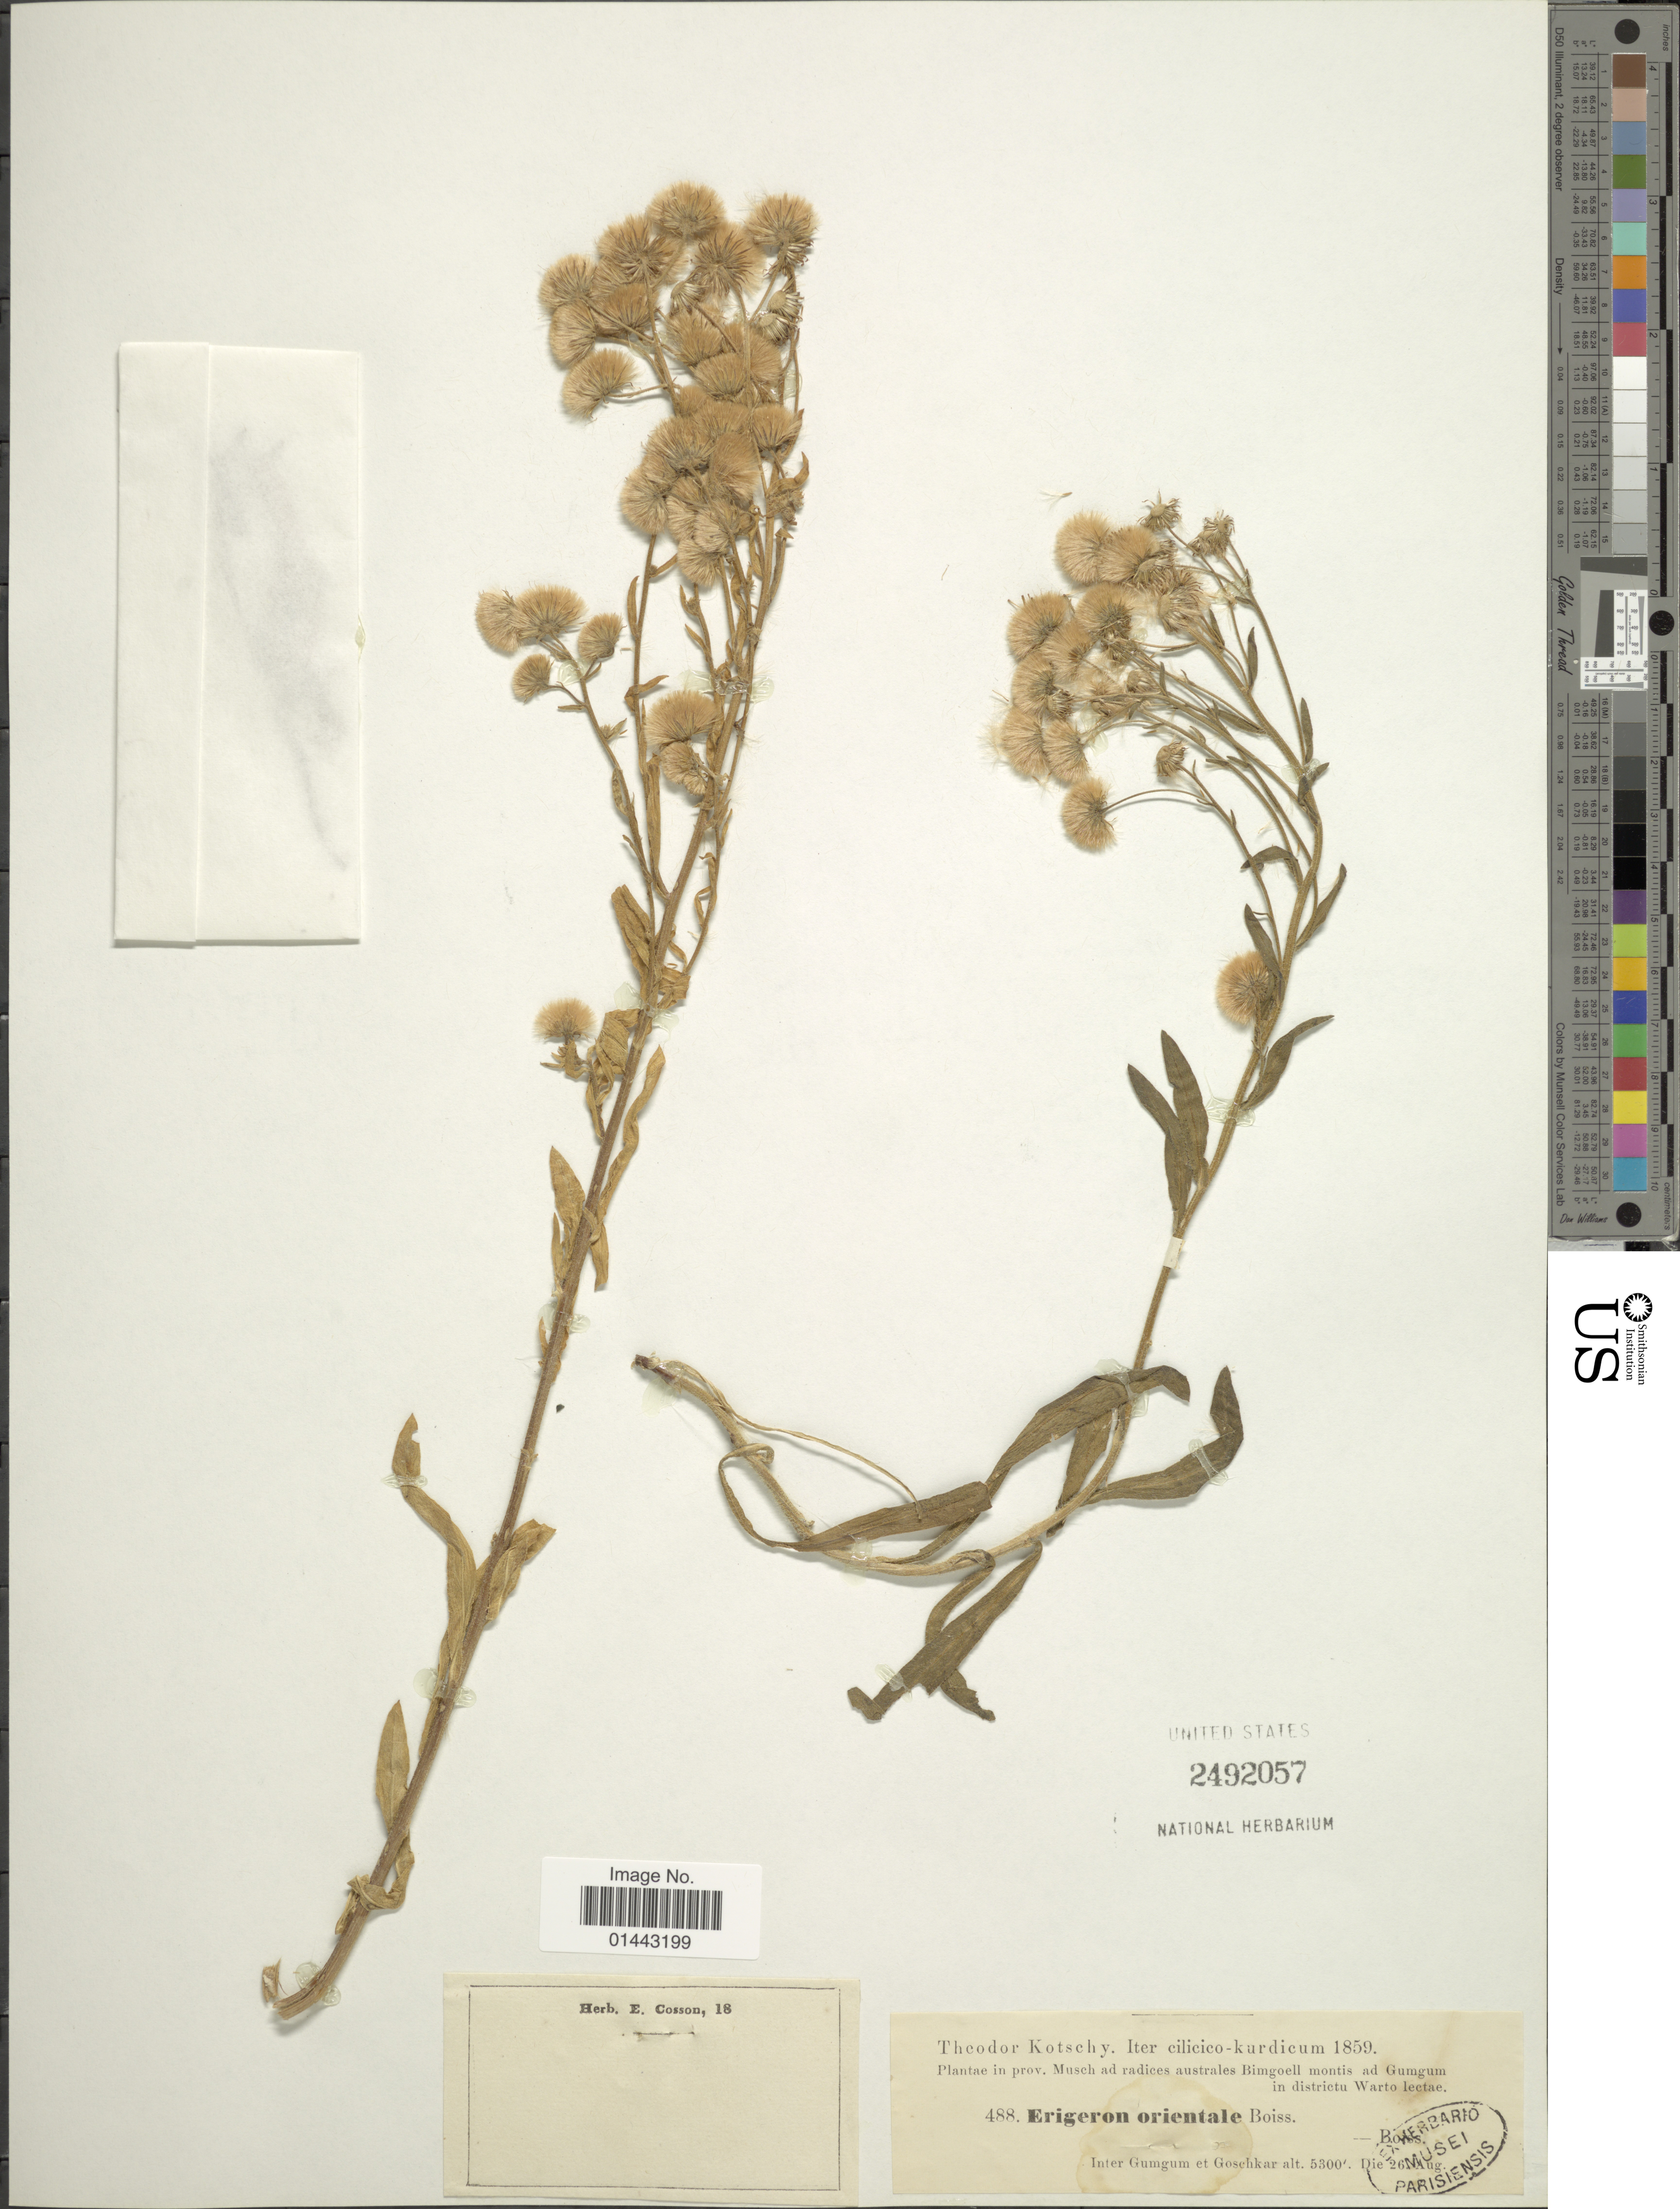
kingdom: Plantae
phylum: Tracheophyta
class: Magnoliopsida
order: Asterales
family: Asteraceae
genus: Erigeron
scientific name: Erigeron orientalis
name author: Boiss.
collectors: K. G. Kotschy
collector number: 488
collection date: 1859-08-26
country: Turkey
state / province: Muş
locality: Prov. Musch ad radices australes Bimgoell montis ad Gumgum in districtu Warto lectae, inter Gumgum et Goschkar.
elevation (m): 1615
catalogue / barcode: US 2492057